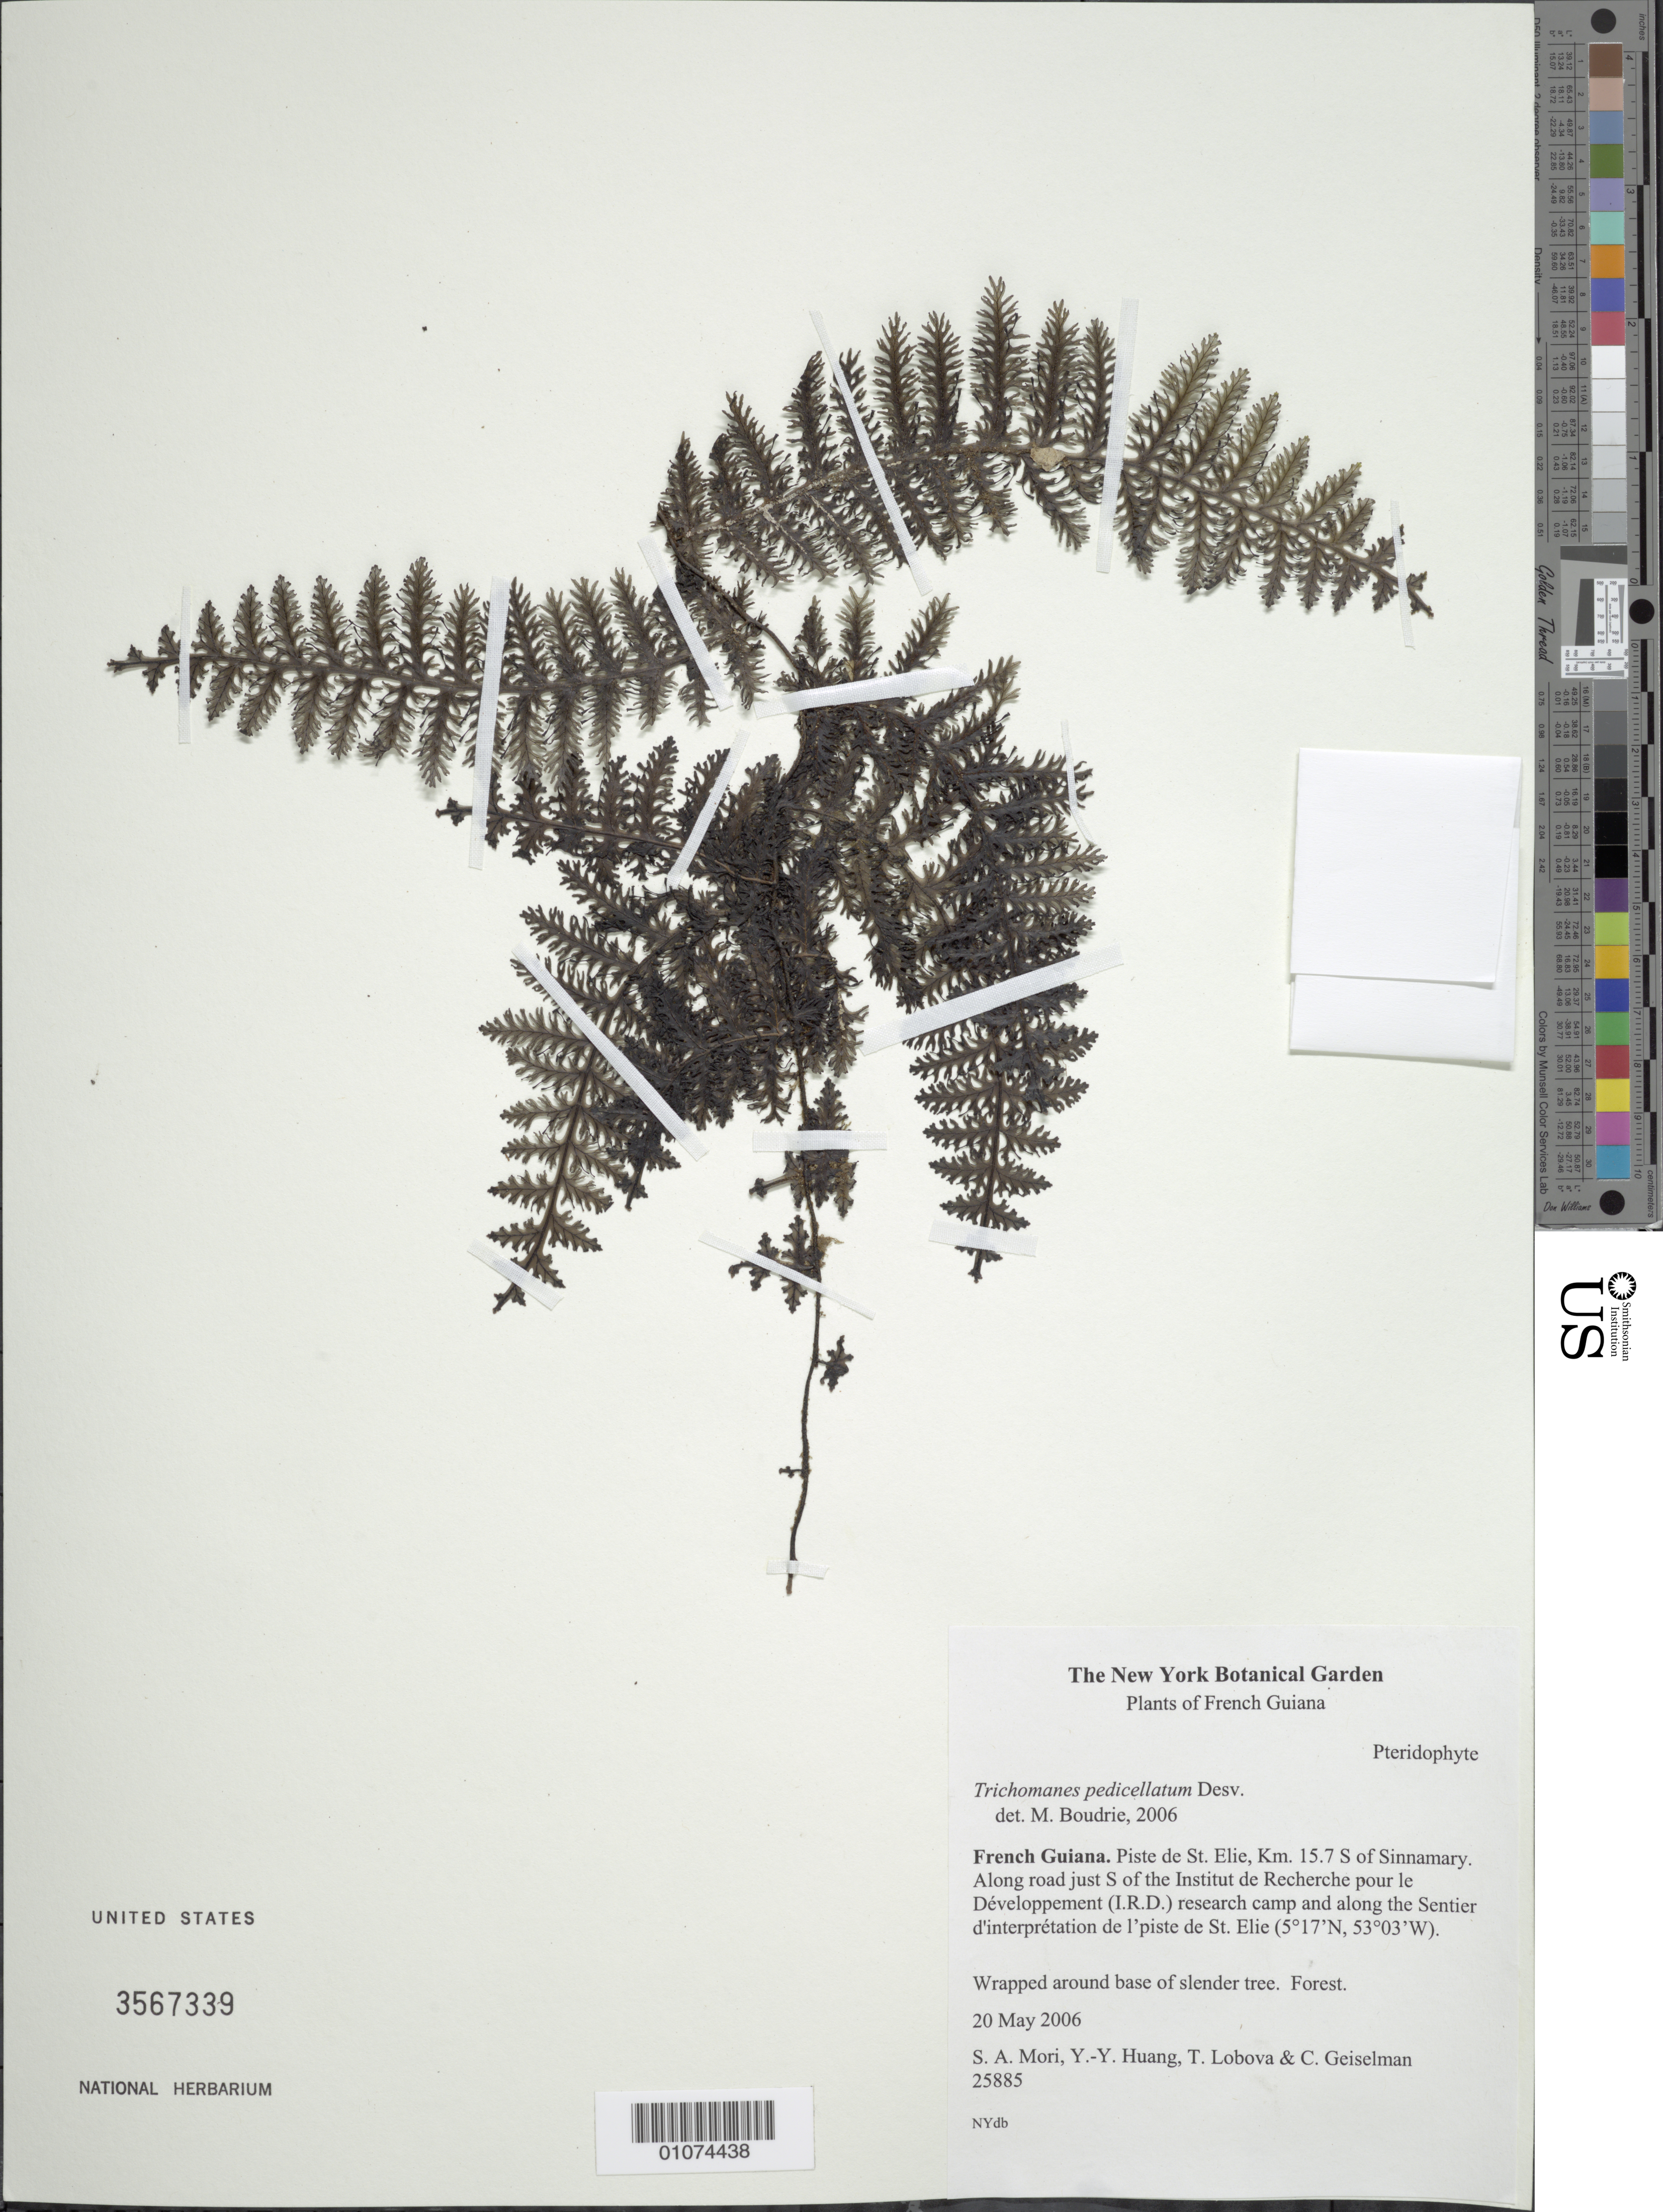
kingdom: Plantae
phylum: Tracheophyta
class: Polypodiopsida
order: Hymenophyllales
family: Hymenophyllaceae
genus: Trichomanes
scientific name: Trichomanes pedicellatum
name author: Desv.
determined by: Boudrie, M.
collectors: S. Mori, Y. Huang, T. Lobova & C. Geiselman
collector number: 25885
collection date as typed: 20-May-06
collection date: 2006-05-20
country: French Guiana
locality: Piste de St. Elie, Km. 15.7 S of Sinnamary. Along road just S of the Institute de Recherche pour le Developpement (I.R.D.) research camp and along the Sentier d'interpretation de la piste de St. Elie.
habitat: Wrapped around base of slender tree. Forest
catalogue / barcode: US 3567339